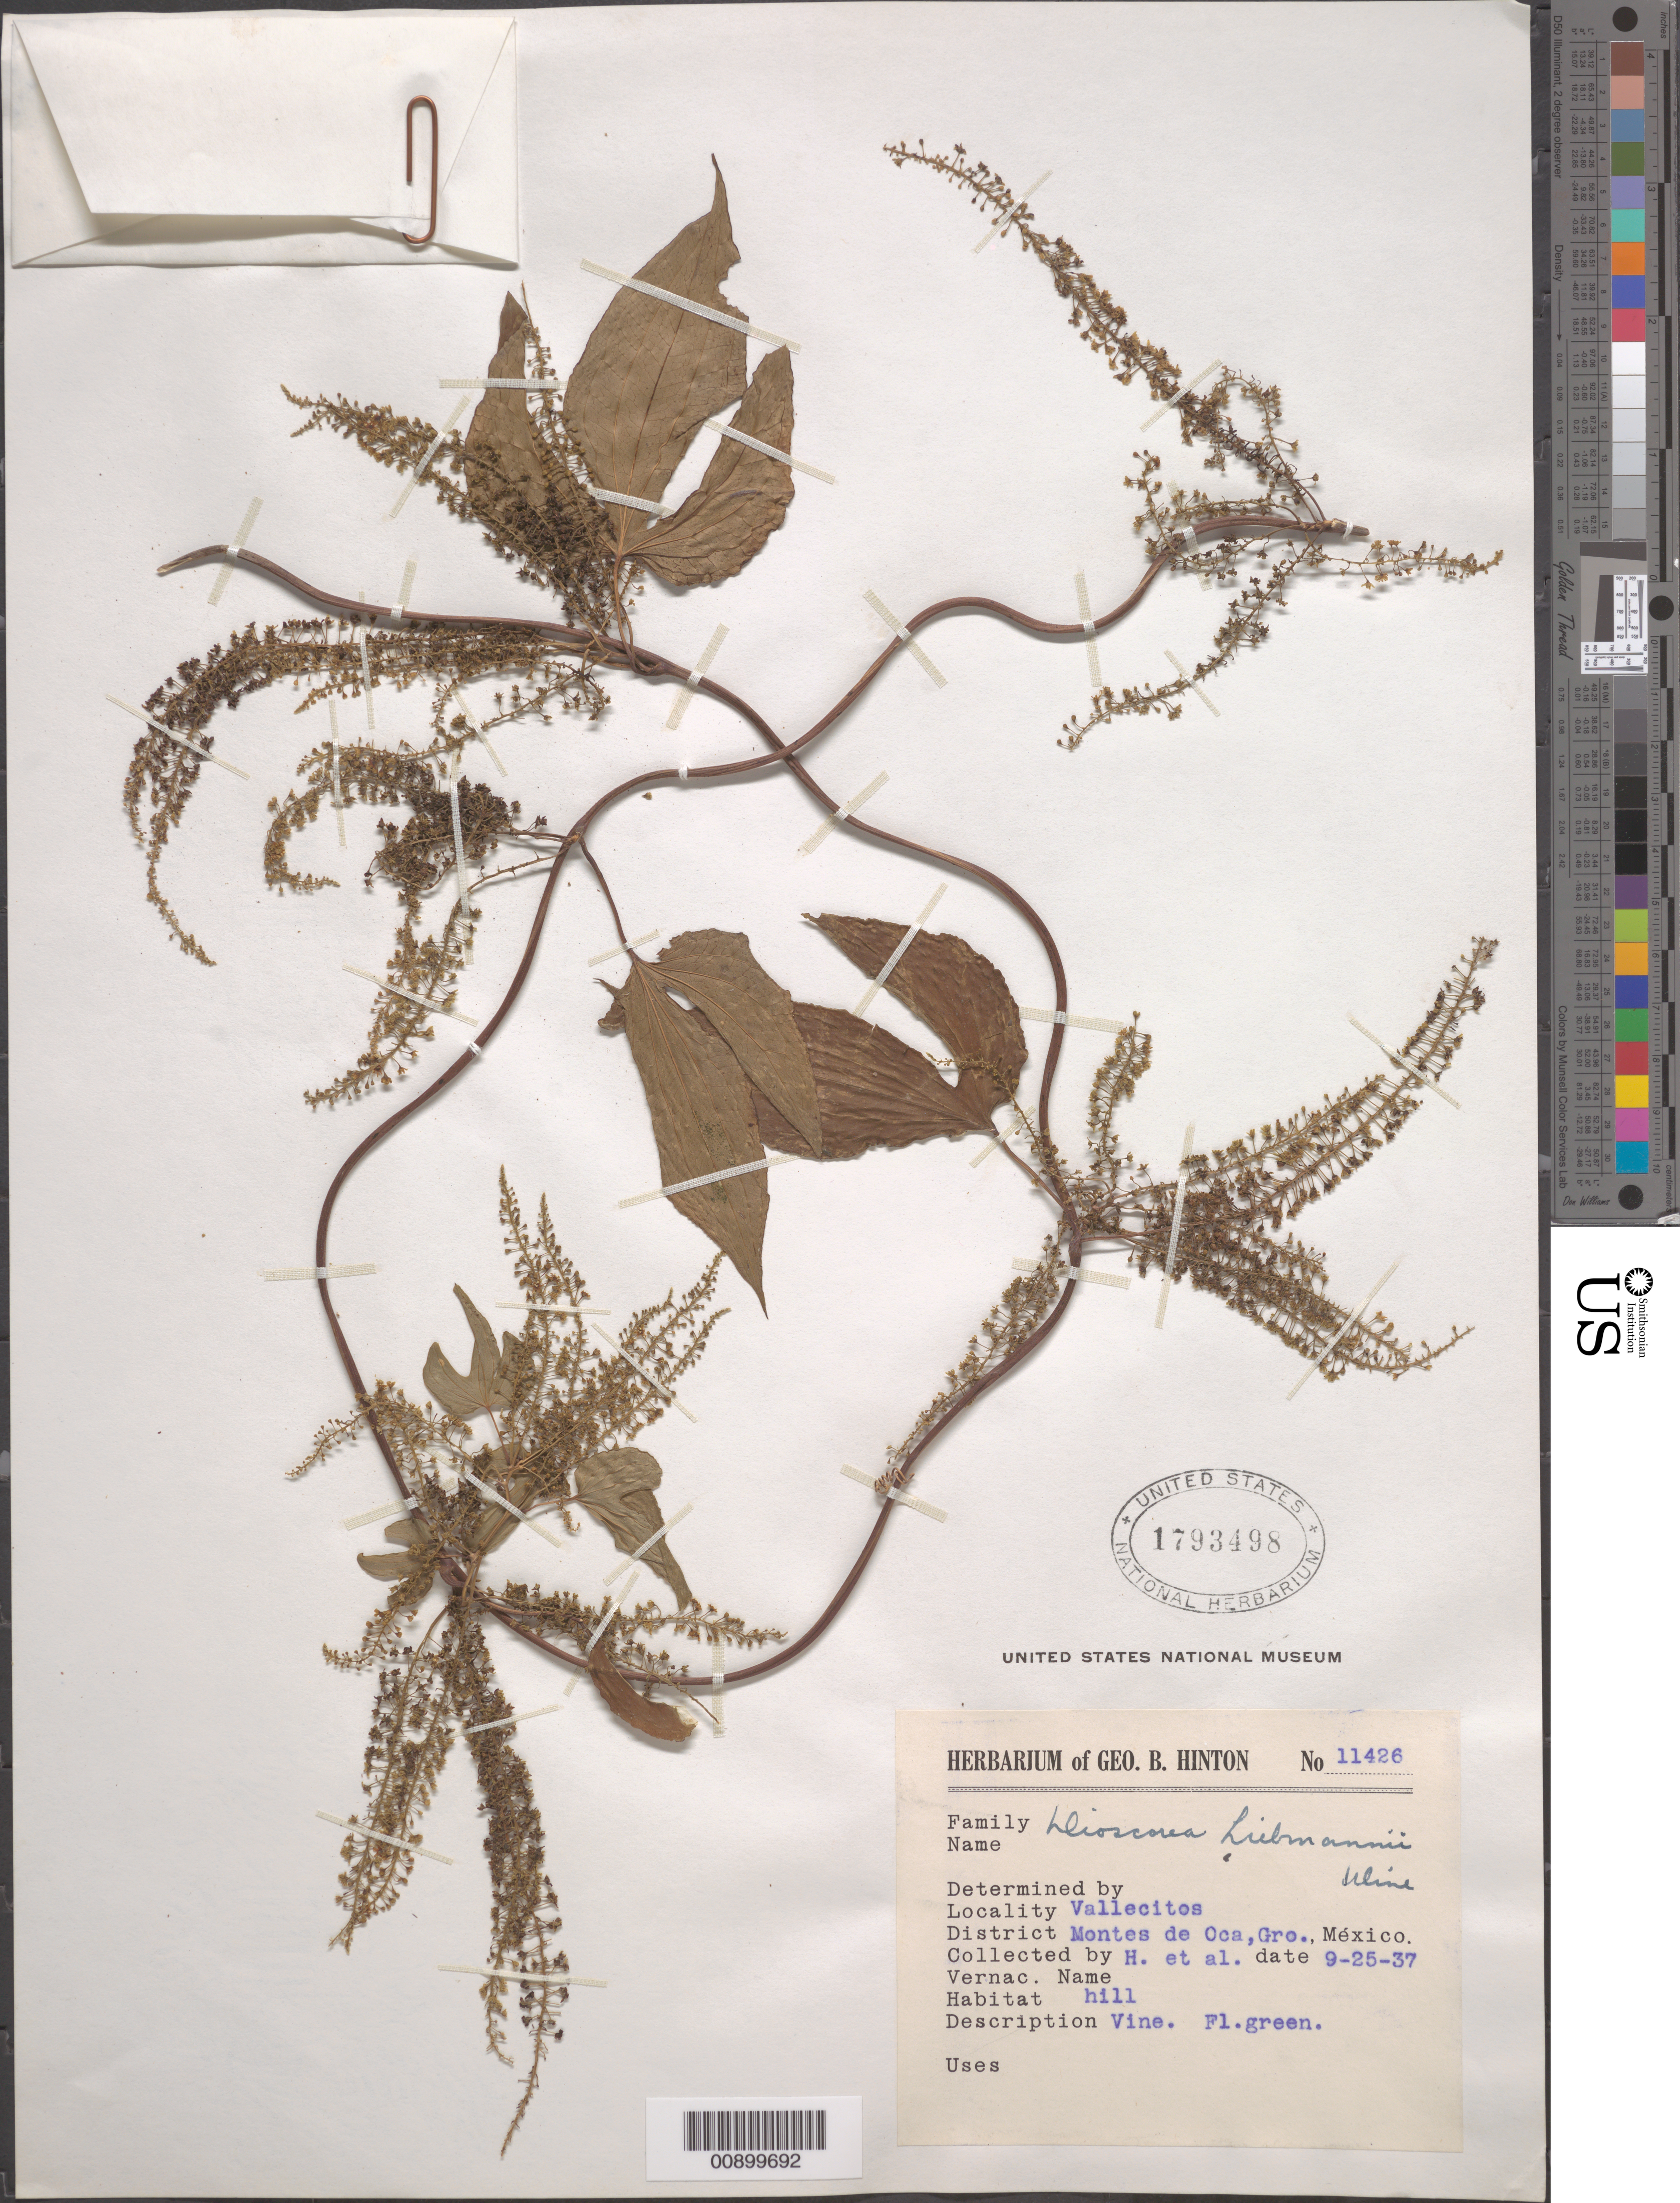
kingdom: Plantae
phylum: Tracheophyta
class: Liliopsida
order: Dioscoreales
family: Dioscoreaceae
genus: Dioscorea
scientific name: Dioscorea liebmannii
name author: Uline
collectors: G. B. Hinton & et al.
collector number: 11426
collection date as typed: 25 Sep 1937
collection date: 1937-09-25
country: Mexico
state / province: Guerrero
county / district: Montes de Oca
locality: Vallecitos, District Montes de Oca, Guerrero.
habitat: Hill.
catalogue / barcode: US 1793498